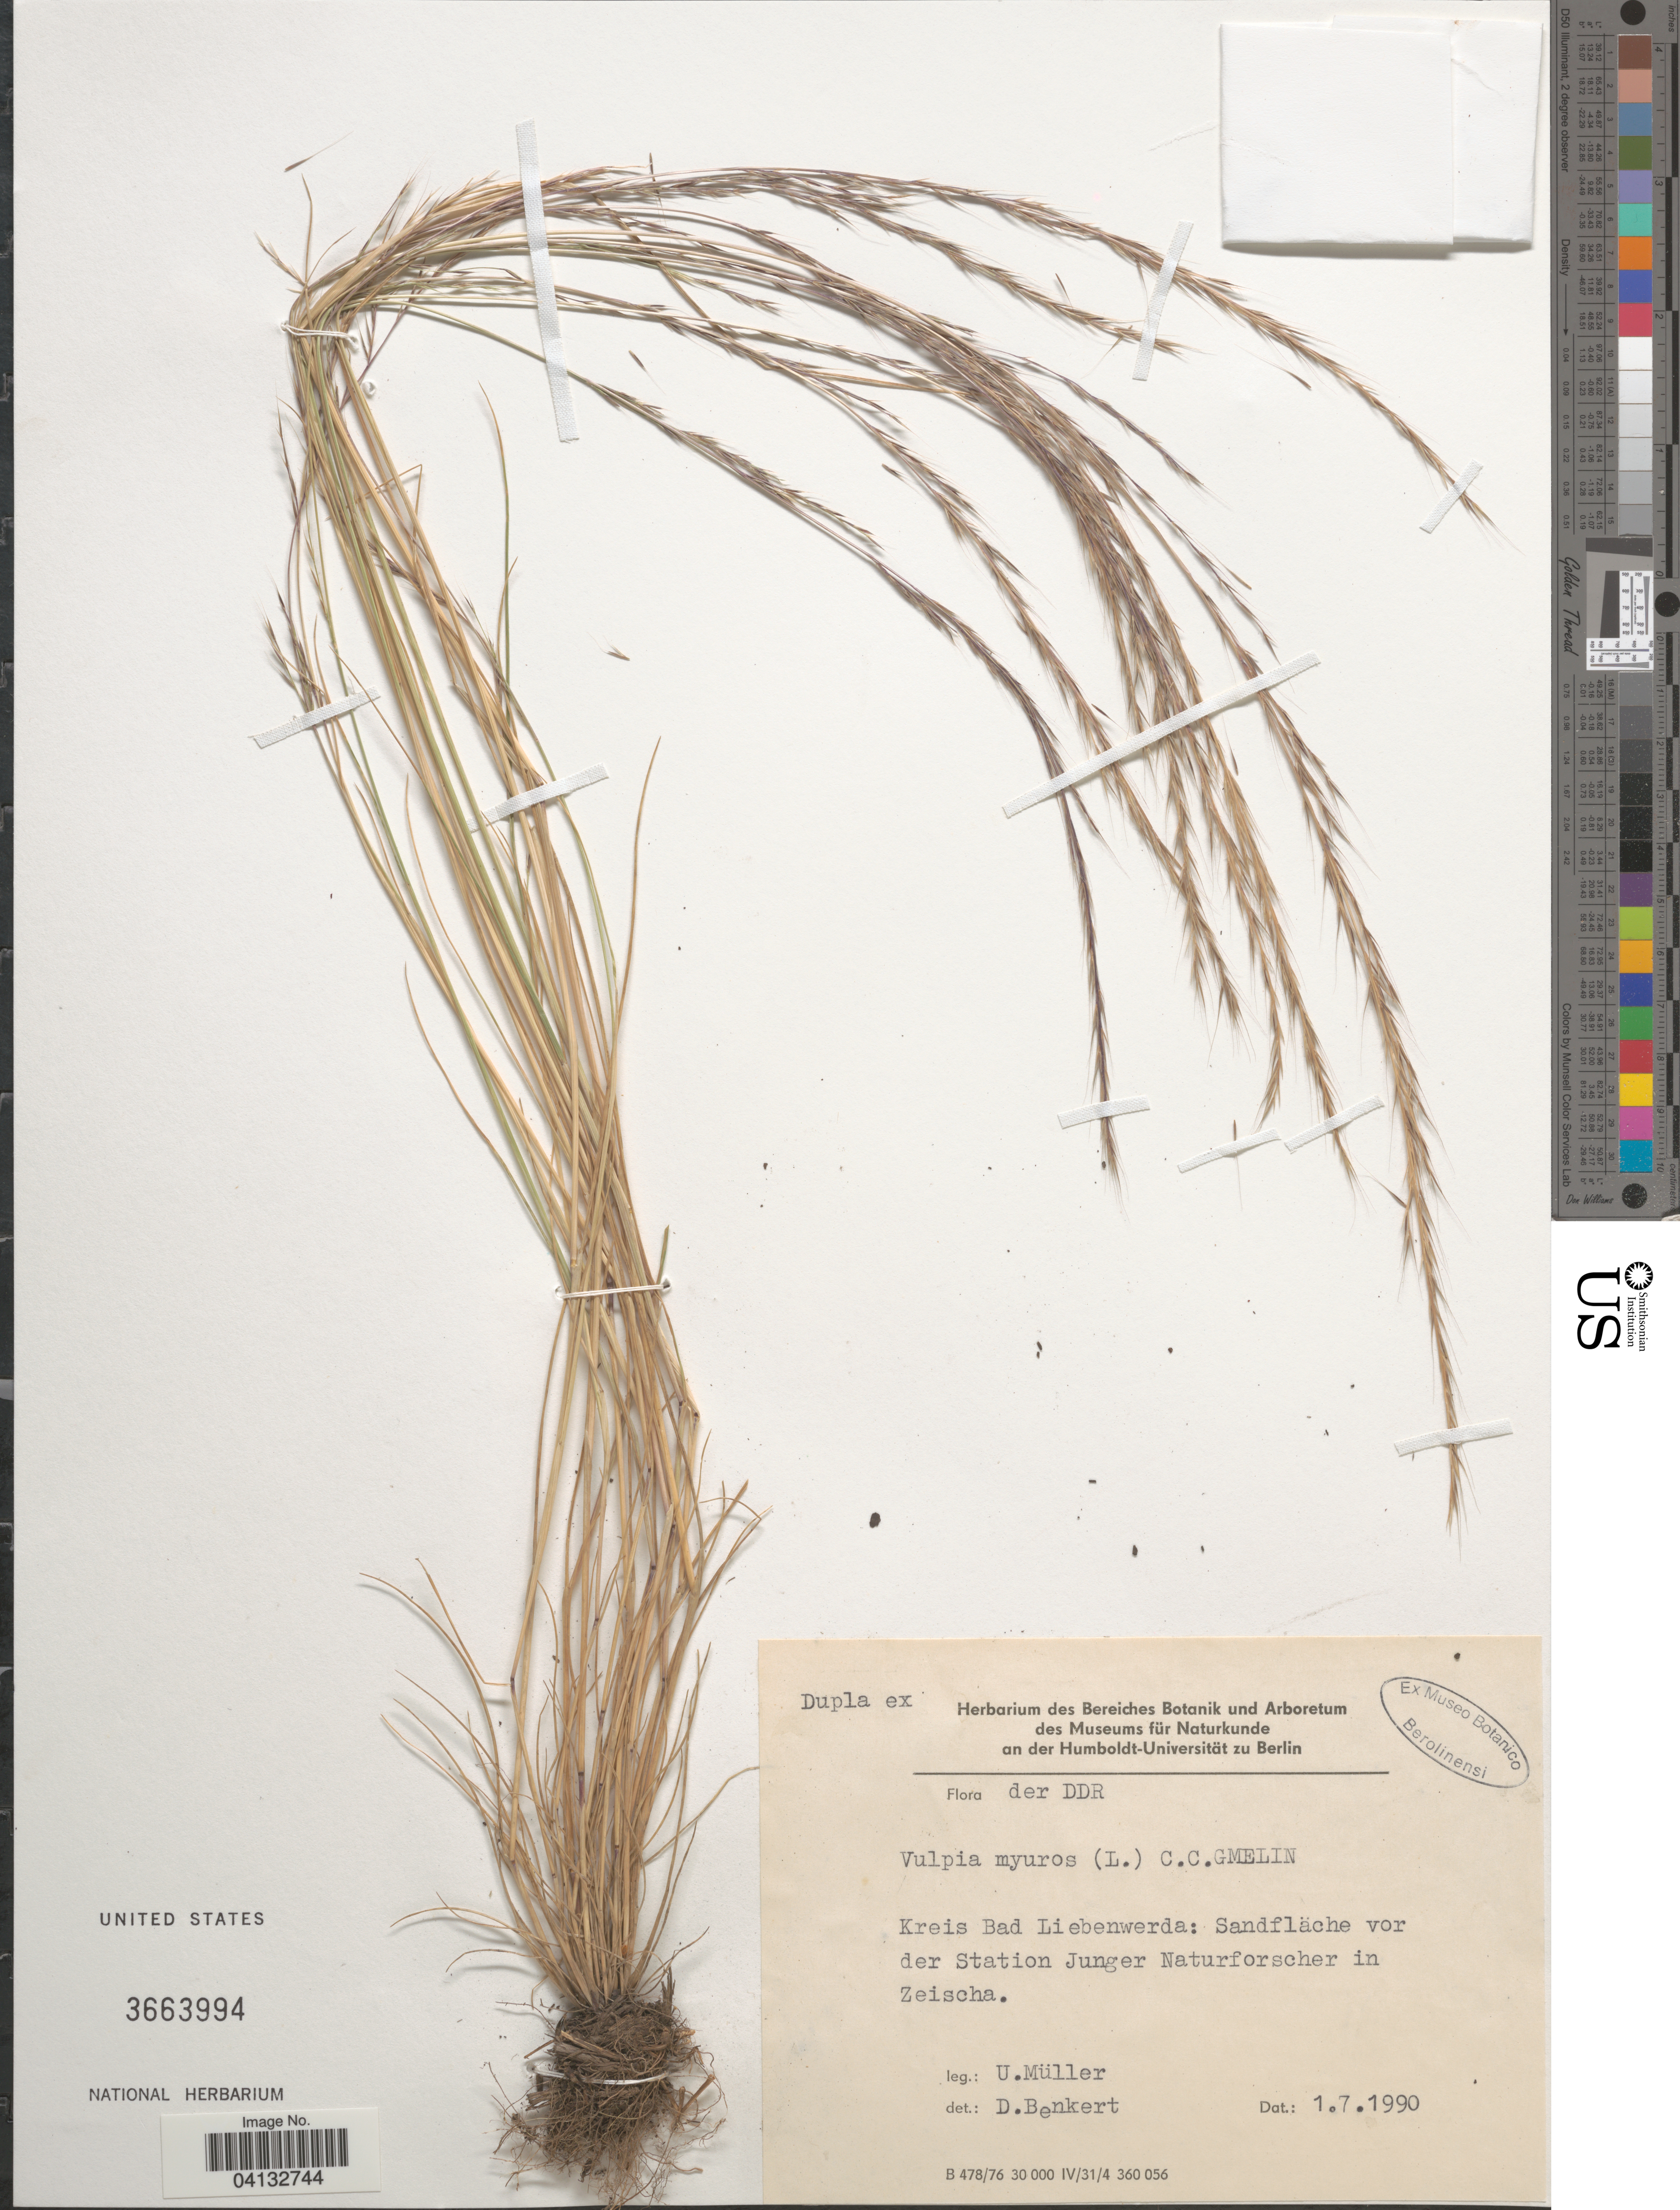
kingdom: Plantae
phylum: Tracheophyta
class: Liliopsida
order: Poales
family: Poaceae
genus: Vulpia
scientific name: Vulpia myuros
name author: (L.) C.C. Gmel.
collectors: U. I. Muller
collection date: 1990-07-01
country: Germany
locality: DDR. Kreis Bad Liebenwerda: Sandfläche vor der Station Jugner Naturforscher in Zeischa.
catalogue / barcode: US 3663994